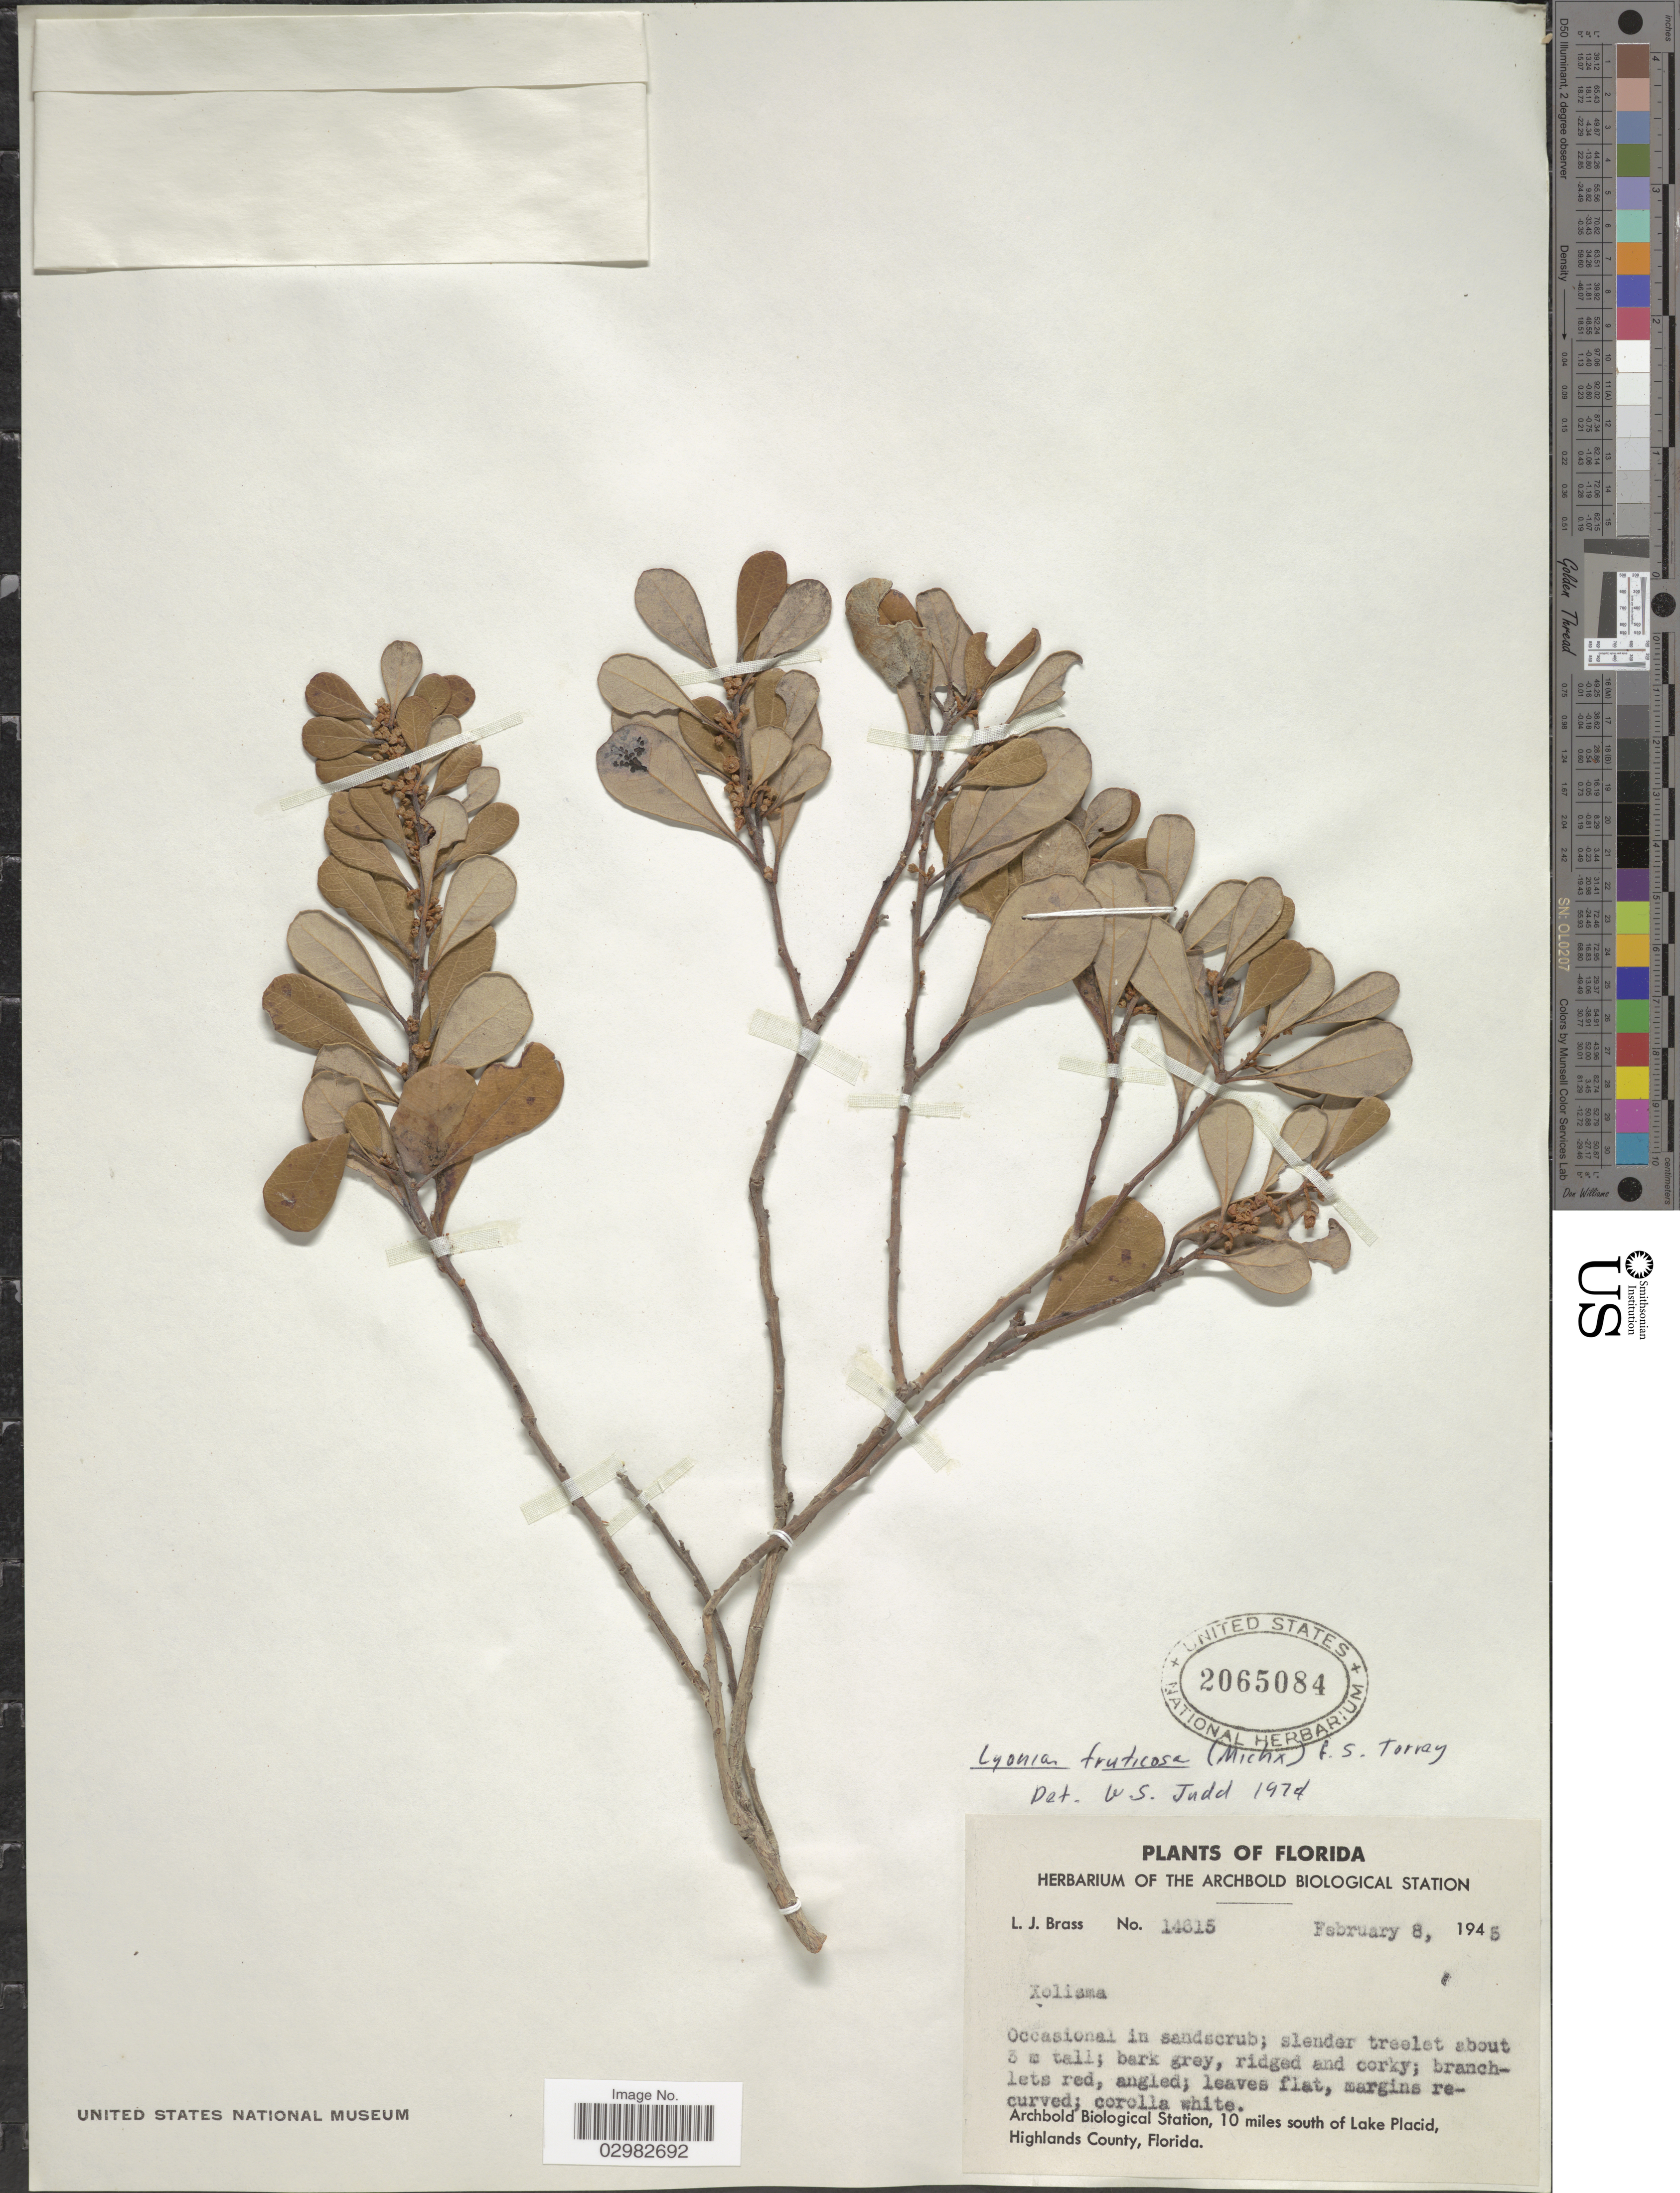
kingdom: Plantae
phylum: Tracheophyta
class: Magnoliopsida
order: Ericales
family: Ericaceae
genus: Lyonia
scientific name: Lyonia fruticosa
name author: (Michx.) G.S. Torr.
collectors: L. J. Brass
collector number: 14615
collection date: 1945-02-08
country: United States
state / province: Florida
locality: Archbold Biological Station, 10 miles south of Lake Placid, Highlands County.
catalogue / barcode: US 2065084